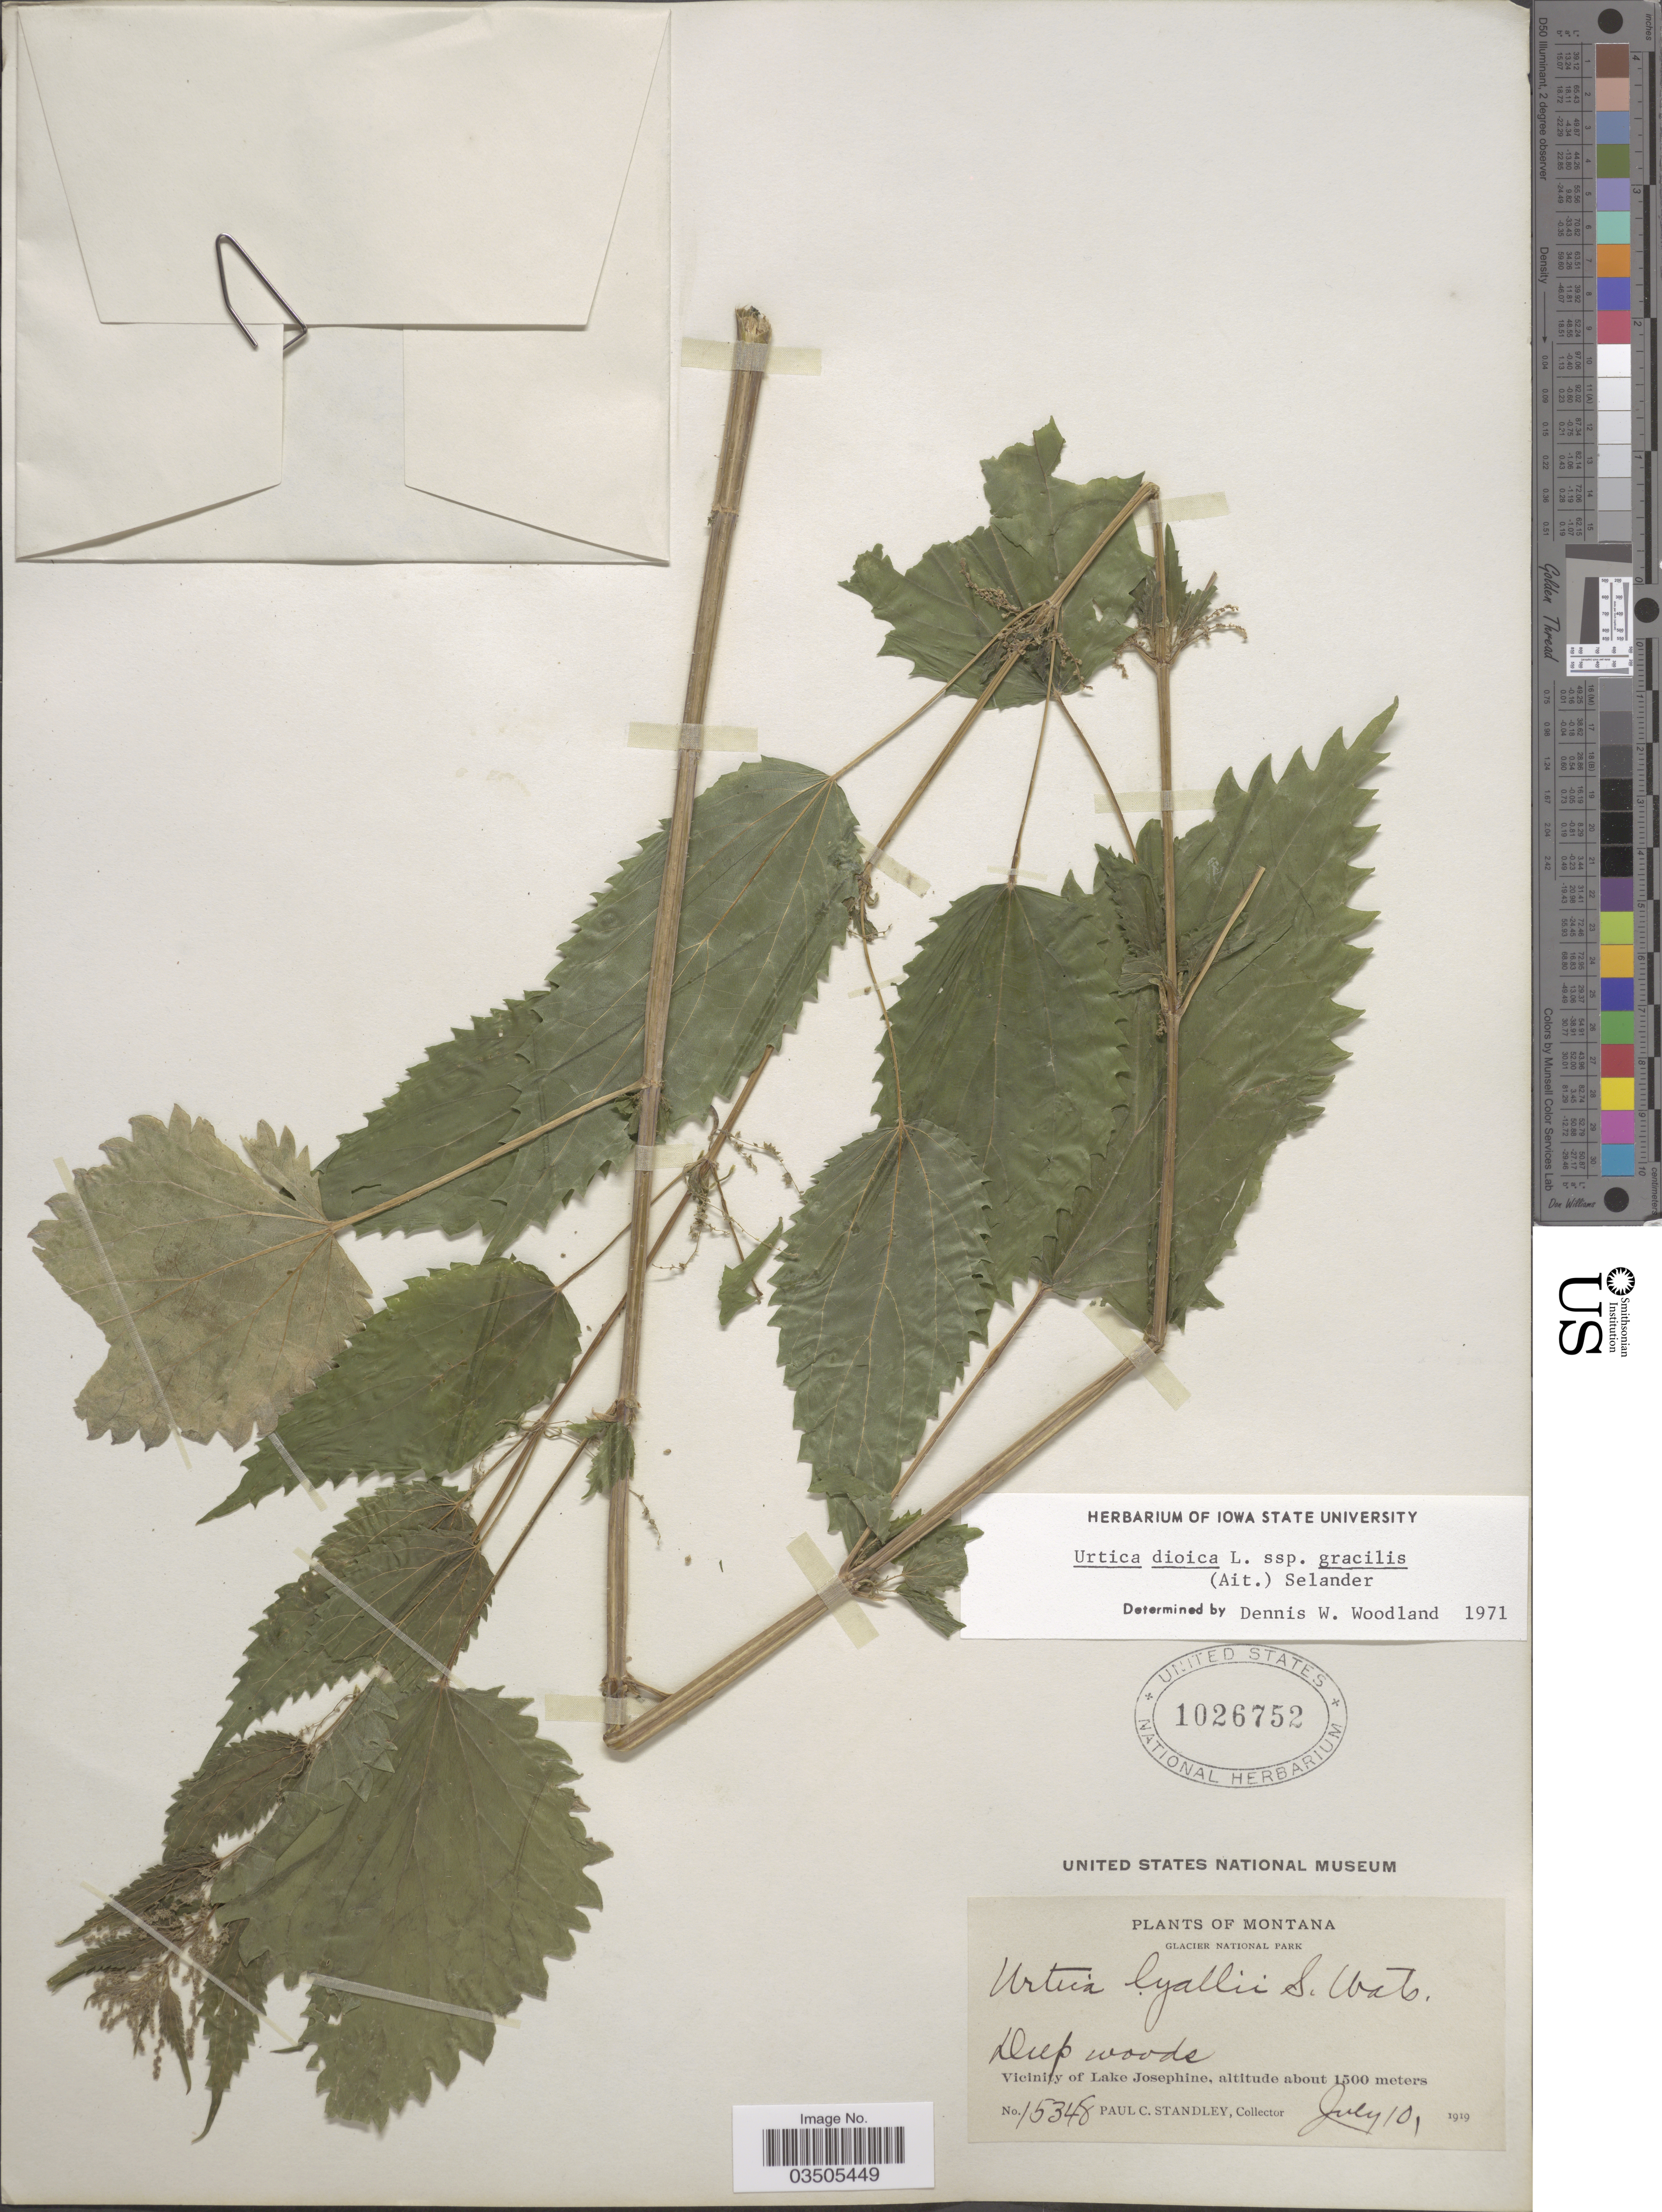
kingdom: Plantae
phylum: Tracheophyta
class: Magnoliopsida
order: Rosales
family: Urticaceae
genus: Urtica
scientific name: Urtica dioica subsp. gracilis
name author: L.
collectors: P. C. Standley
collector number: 15348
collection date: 1919-07-10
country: United States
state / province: Montana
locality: Glacier National Park. Vicinity of Lake Josephine.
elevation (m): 1500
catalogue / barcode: US 1026752